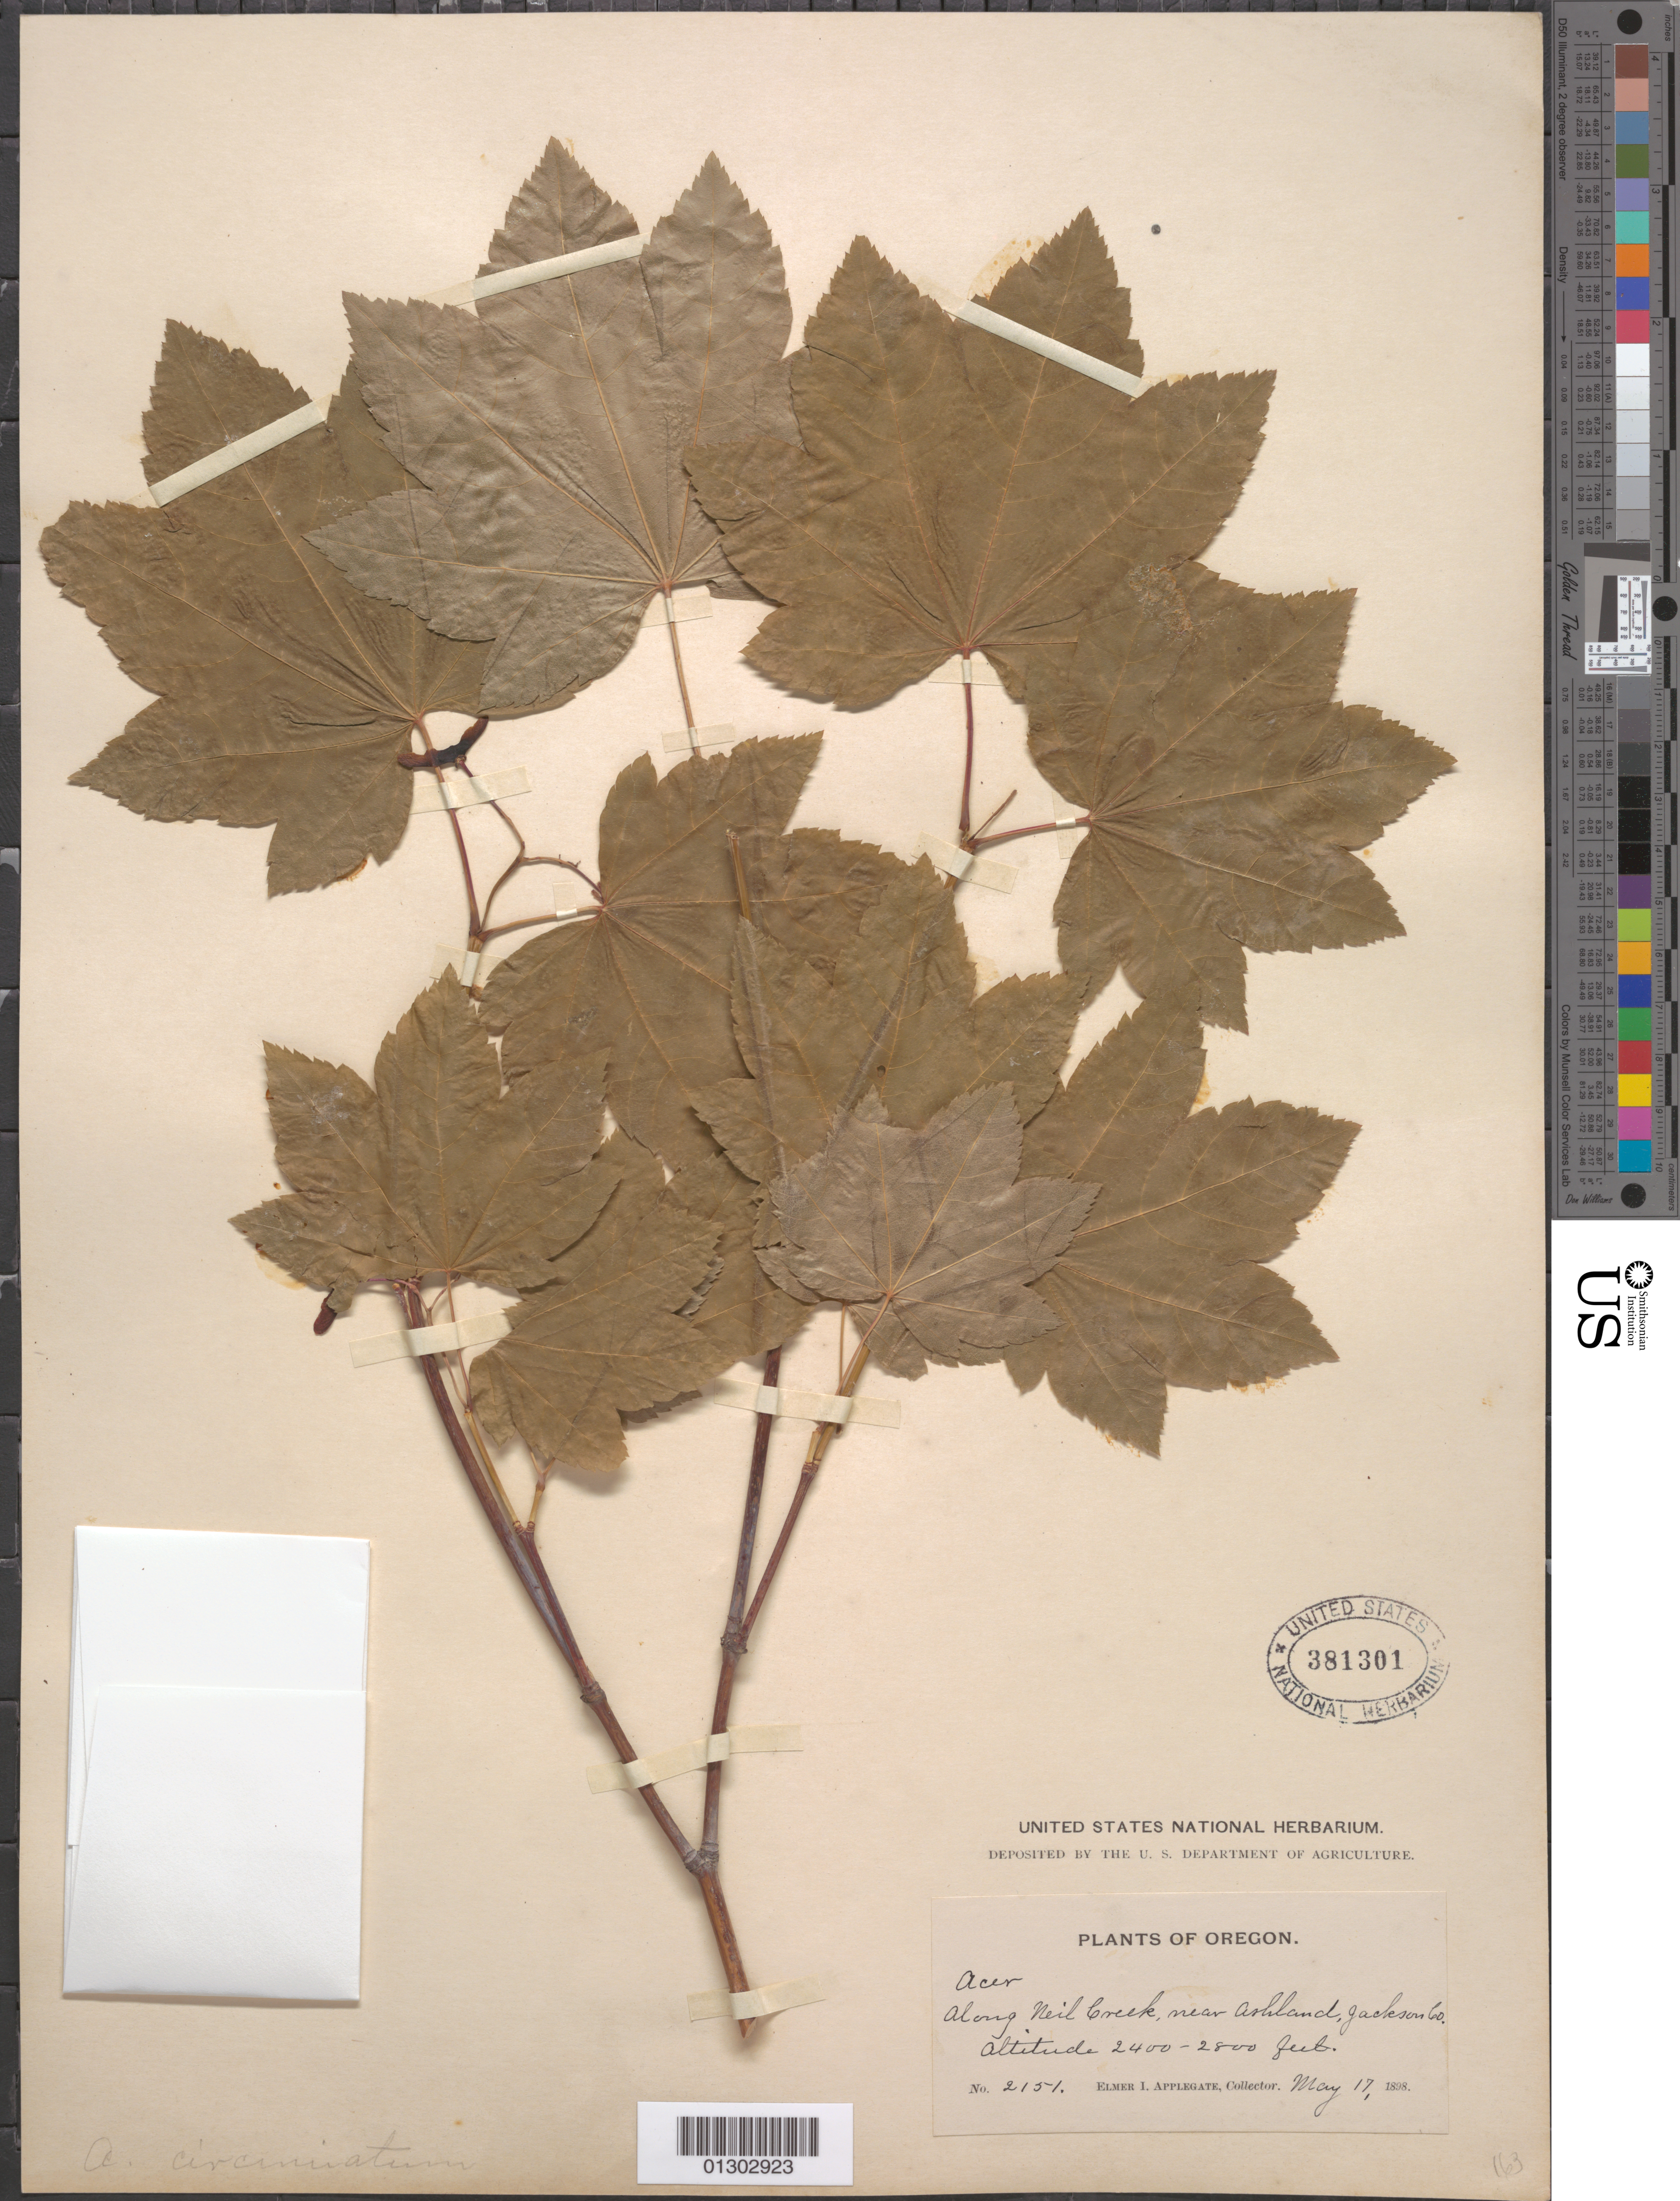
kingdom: Plantae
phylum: Tracheophyta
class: Magnoliopsida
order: Sapindales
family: Sapindaceae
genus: Acer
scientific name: Acer circinatum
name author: Pursh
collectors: E. I. Applegate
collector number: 2151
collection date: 1898-05-17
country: United States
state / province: Oregon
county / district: Jackson County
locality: Neil Creek, near Ashland, Jacdson Co.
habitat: Along creek.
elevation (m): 732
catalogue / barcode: US 381301